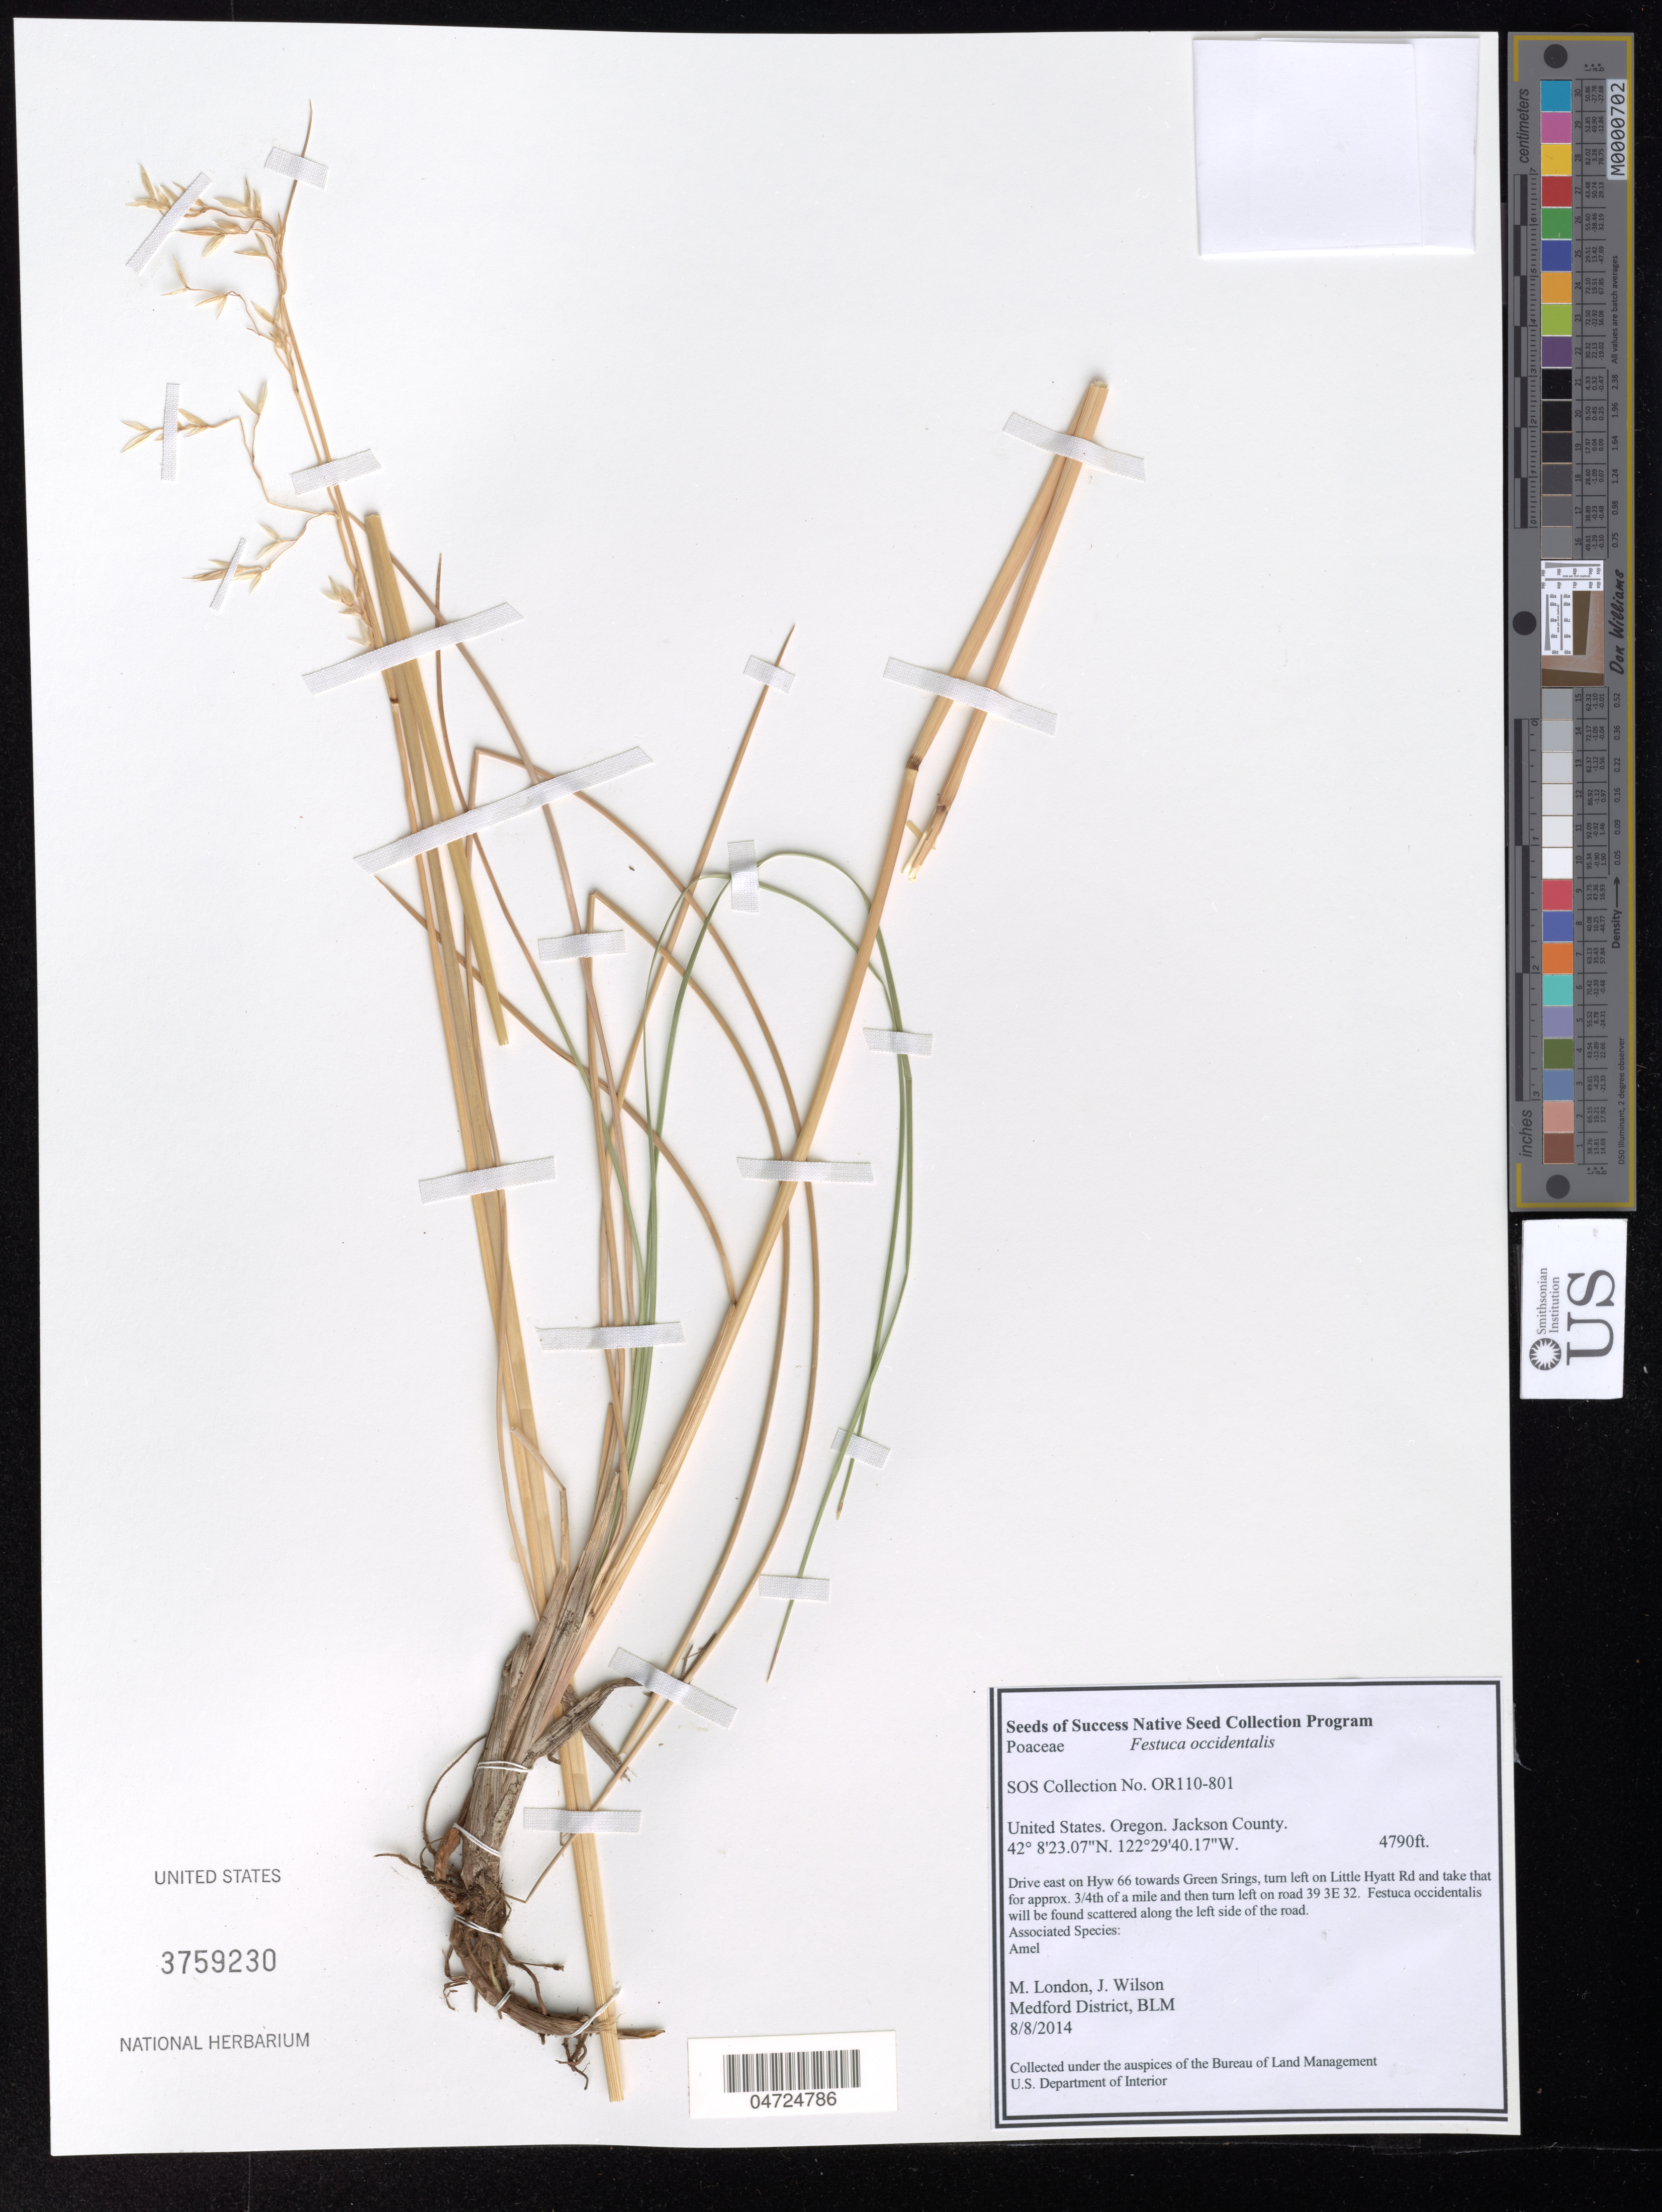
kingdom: Plantae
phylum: Tracheophyta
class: Liliopsida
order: Poales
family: Poaceae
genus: Festuca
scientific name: Festuca occidentalis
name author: Hook.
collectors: M. London & J. Wilson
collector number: OR110-801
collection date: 2014-08-08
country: United States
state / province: Oregon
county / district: Jackson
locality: Jackson County. Drive east on Hyw 66 towards Green Springs, turn left on Little Hyatt Rd and take that for approx. 3/4th of a mile and then turn left on road 39 3E 32.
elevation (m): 1460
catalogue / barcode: US 3759230